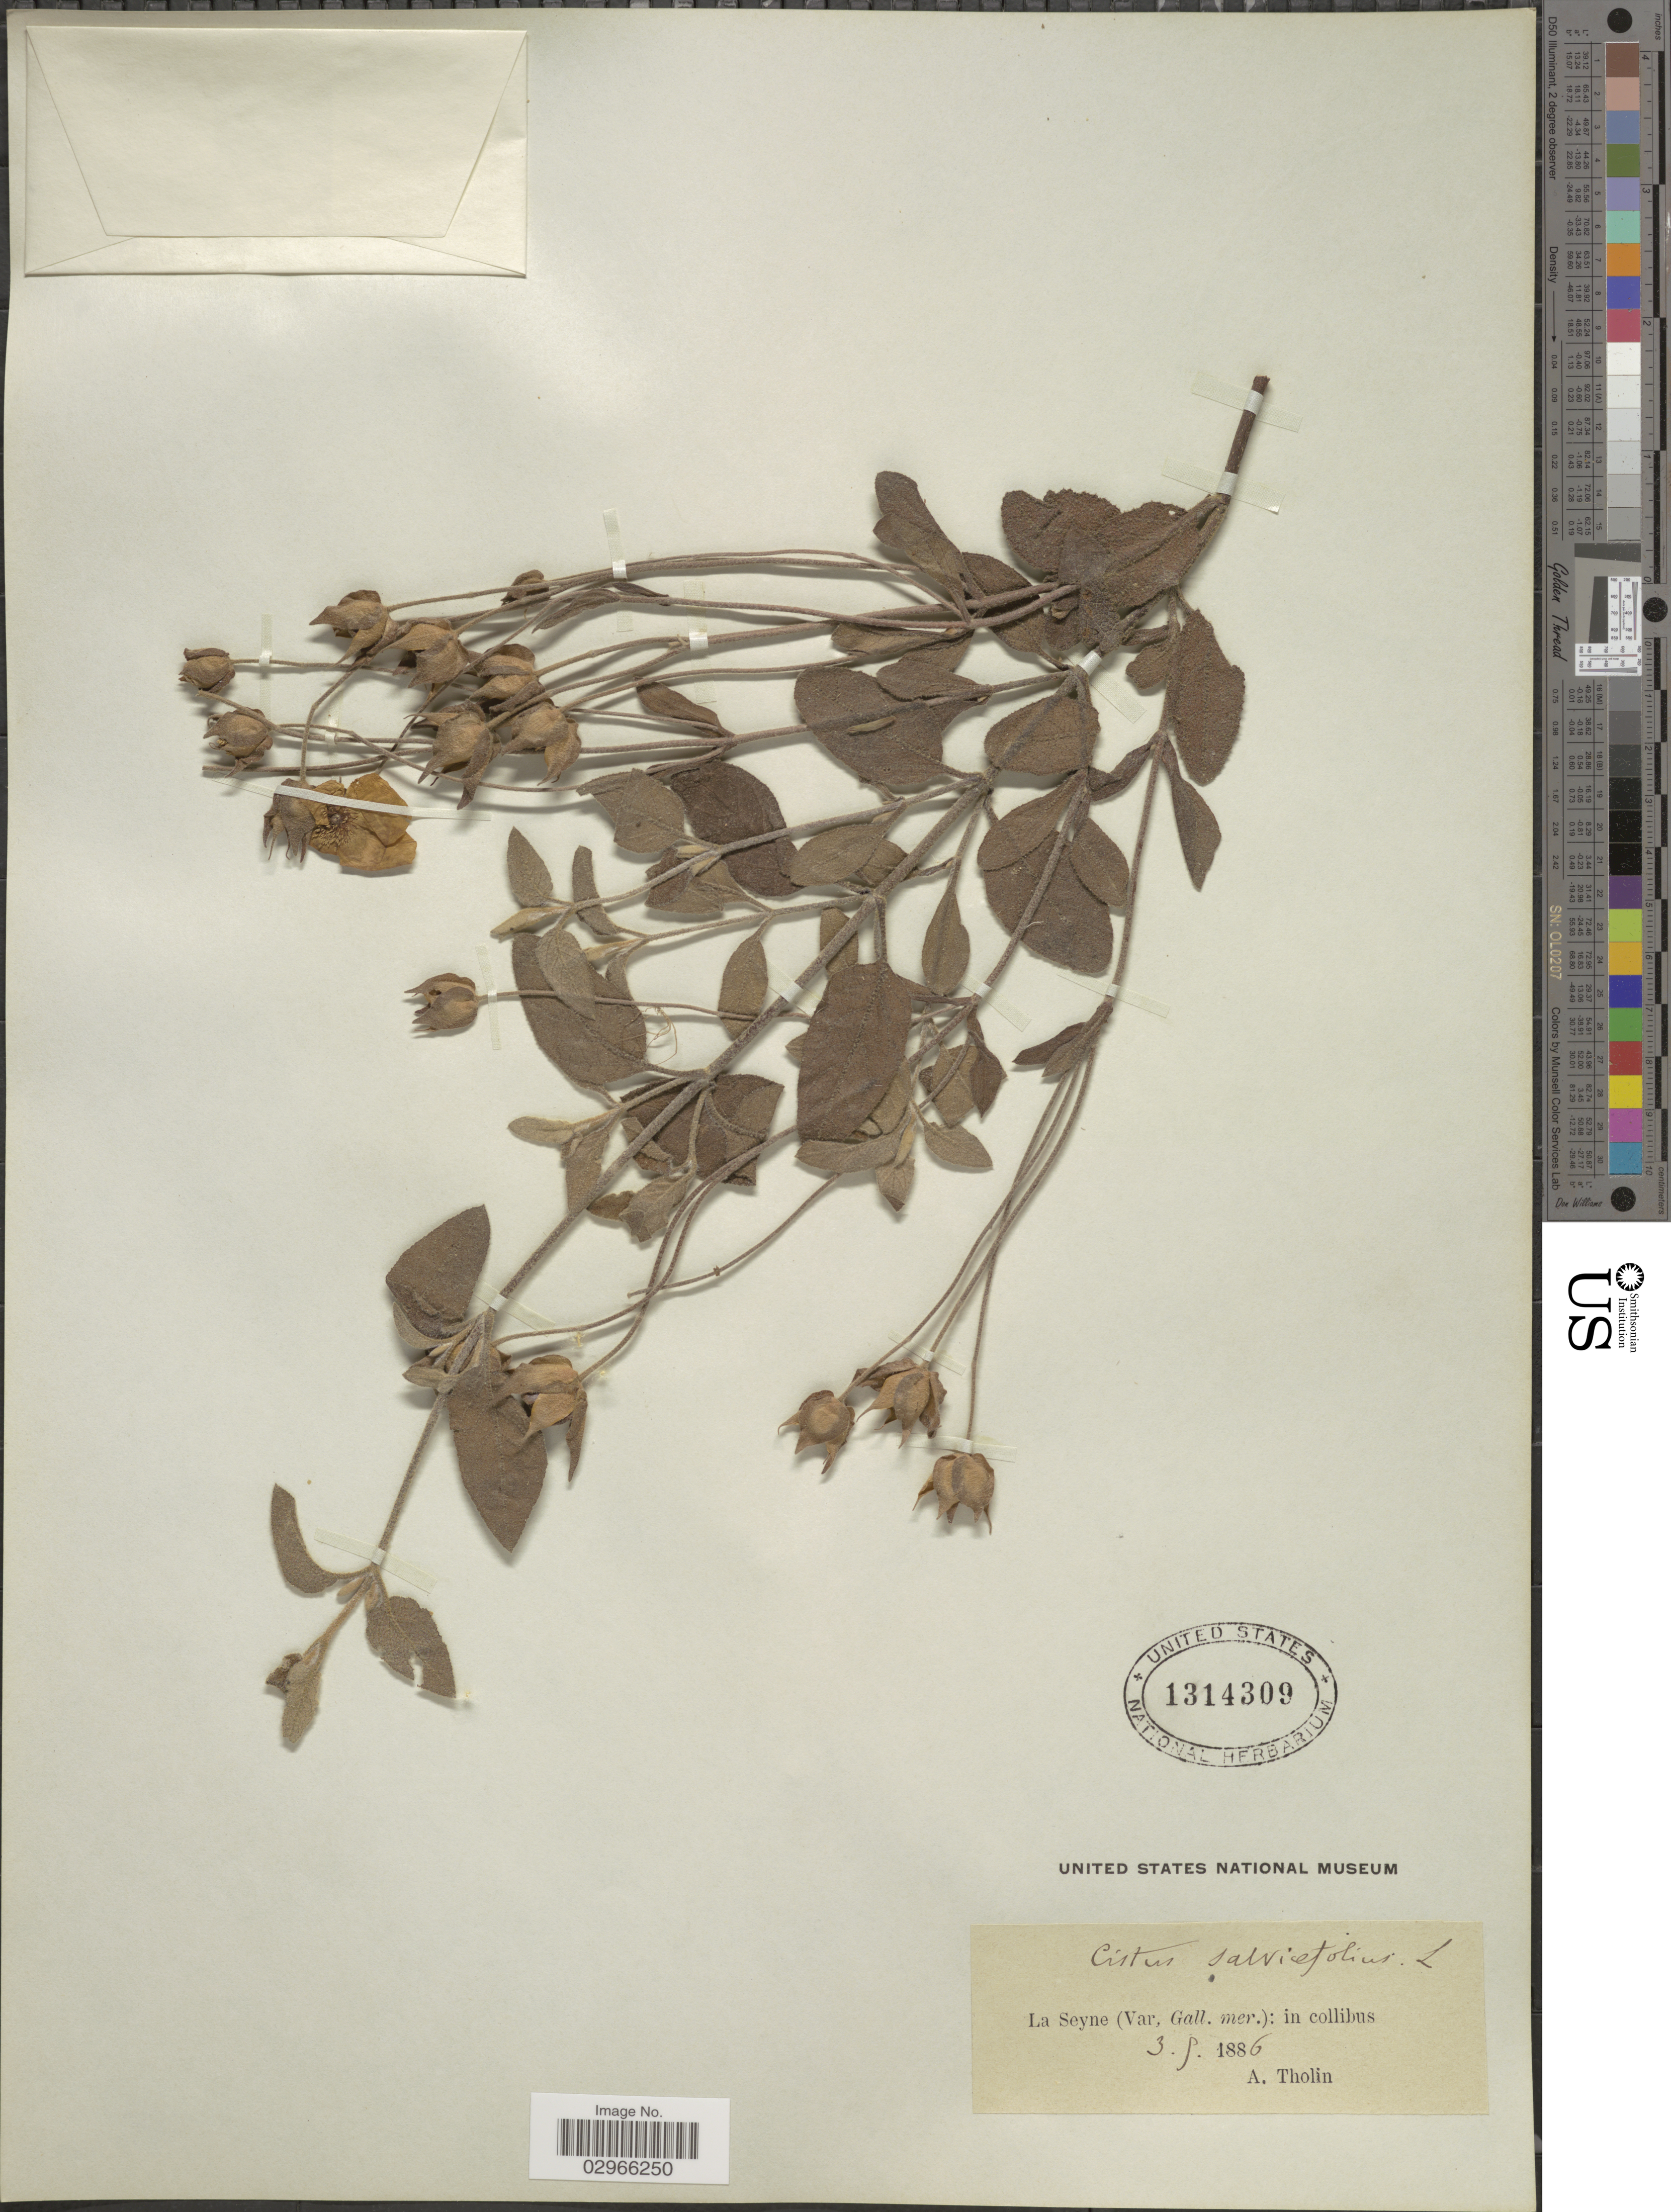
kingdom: Plantae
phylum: Tracheophyta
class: Magnoliopsida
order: Malvales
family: Cistaceae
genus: Cistus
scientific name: Cistus salviifolius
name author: L.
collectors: A. Tholin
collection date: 1886-05-03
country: France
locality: La Seyne (Var, Gall. mer.): in collibus.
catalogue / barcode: US 1314309